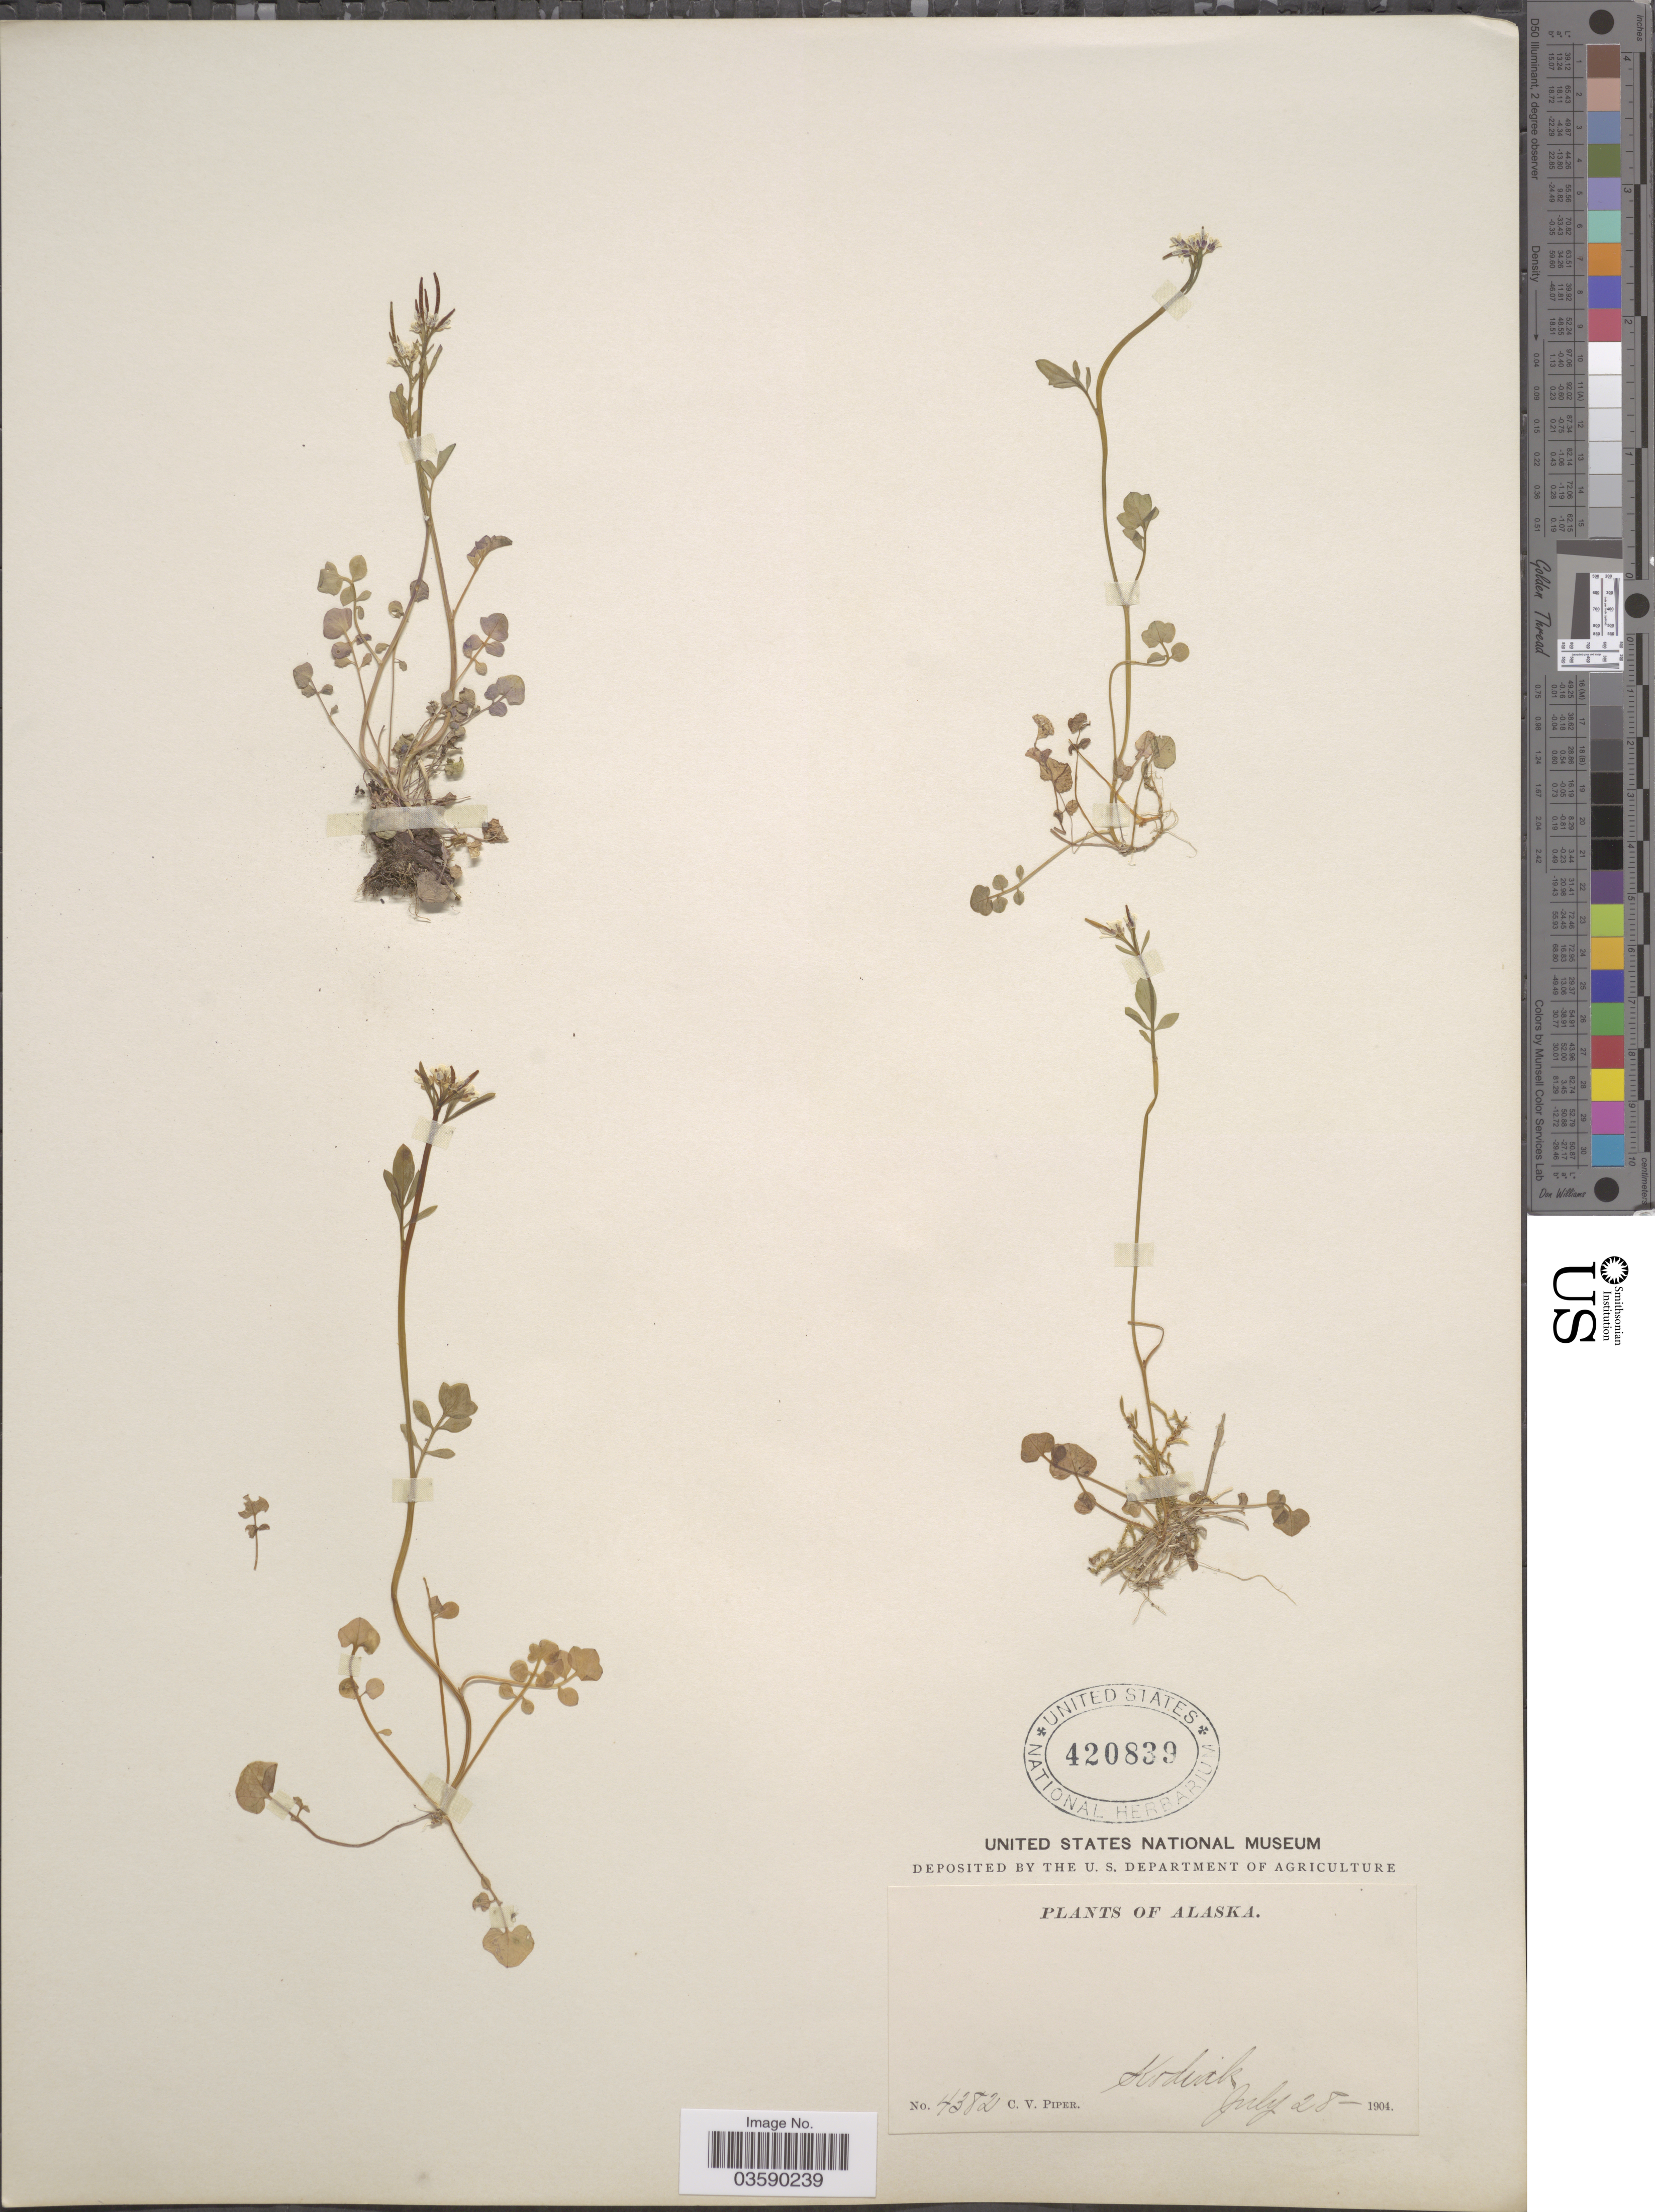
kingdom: Plantae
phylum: Tracheophyta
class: Magnoliopsida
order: Brassicales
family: Brassicaceae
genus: Cardamine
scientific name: Cardamine umbellata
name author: Greene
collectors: C. V. Piper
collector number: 4382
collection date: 1904-07-28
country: United States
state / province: Alaska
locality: Kodiak.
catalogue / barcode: US 420839